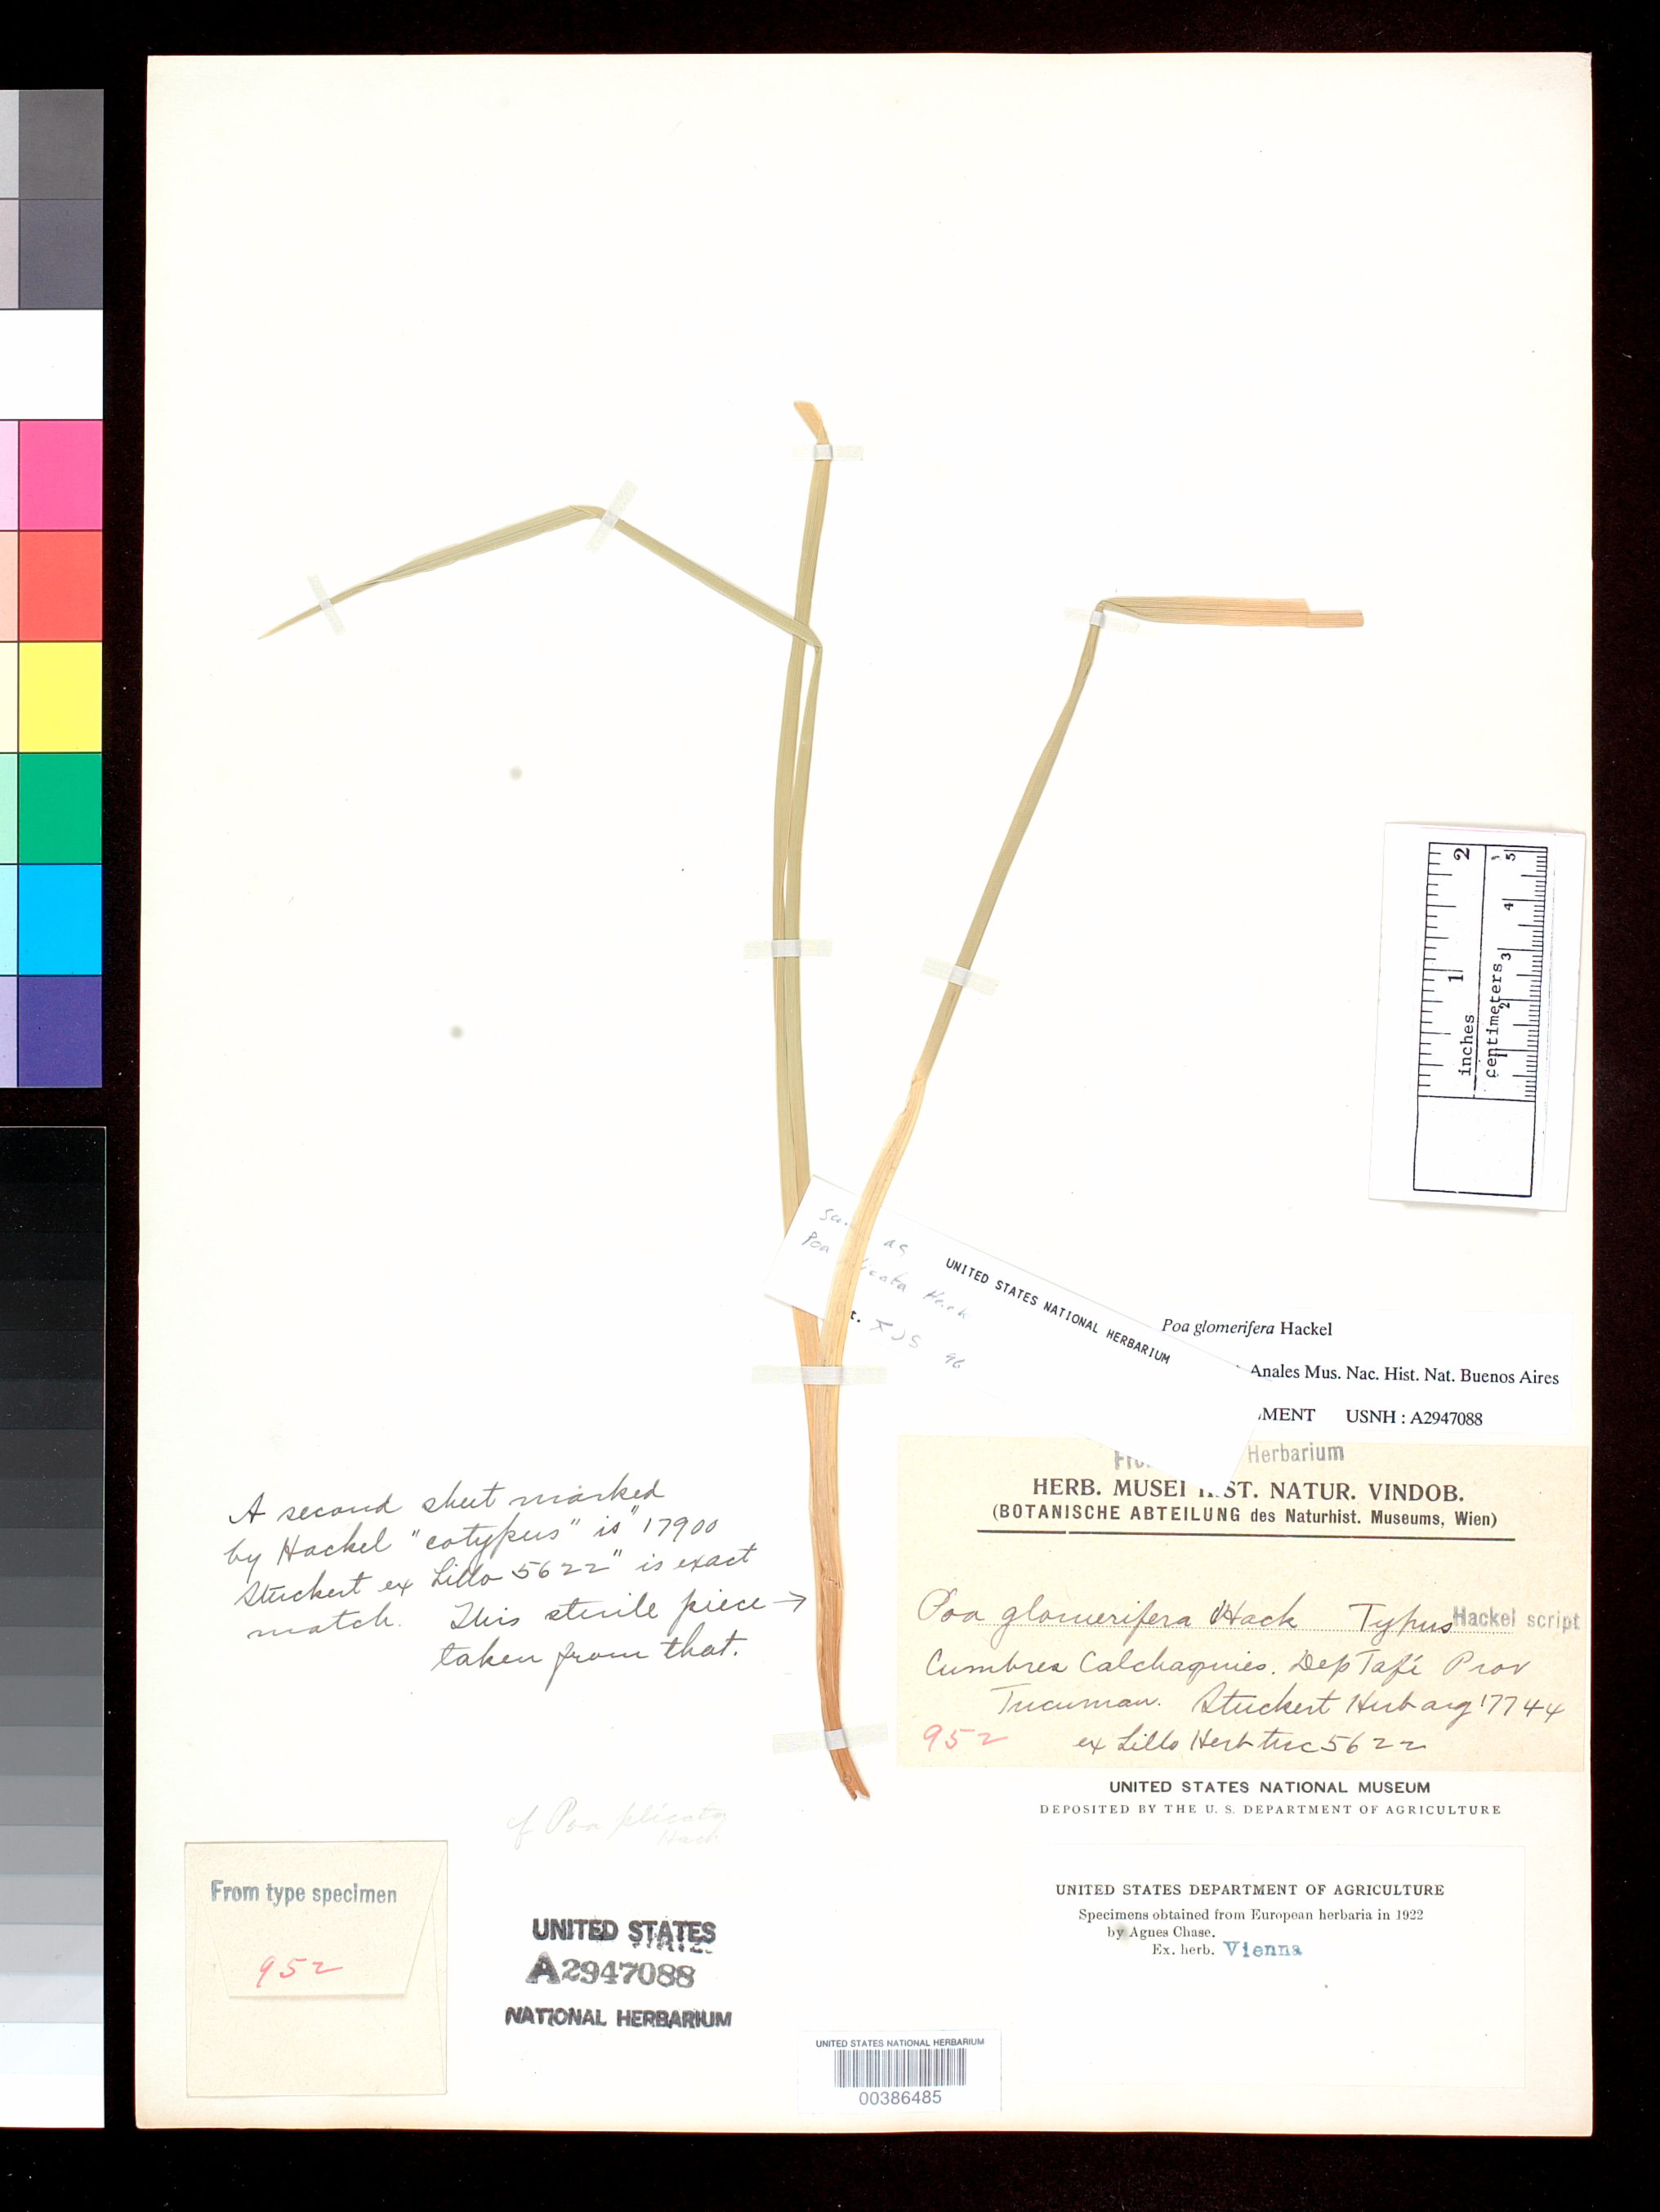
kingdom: Plantae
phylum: Tracheophyta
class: Liliopsida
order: Poales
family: Poaceae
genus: Poa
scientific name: Poa glomerifera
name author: Hack. in Stuck.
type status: Type Fragment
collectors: T. Stuckert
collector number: Herb. Arg. 17744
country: Argentina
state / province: Tucumán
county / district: Tafí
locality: Cumbres Calchaquies.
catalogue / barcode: US 2947088A